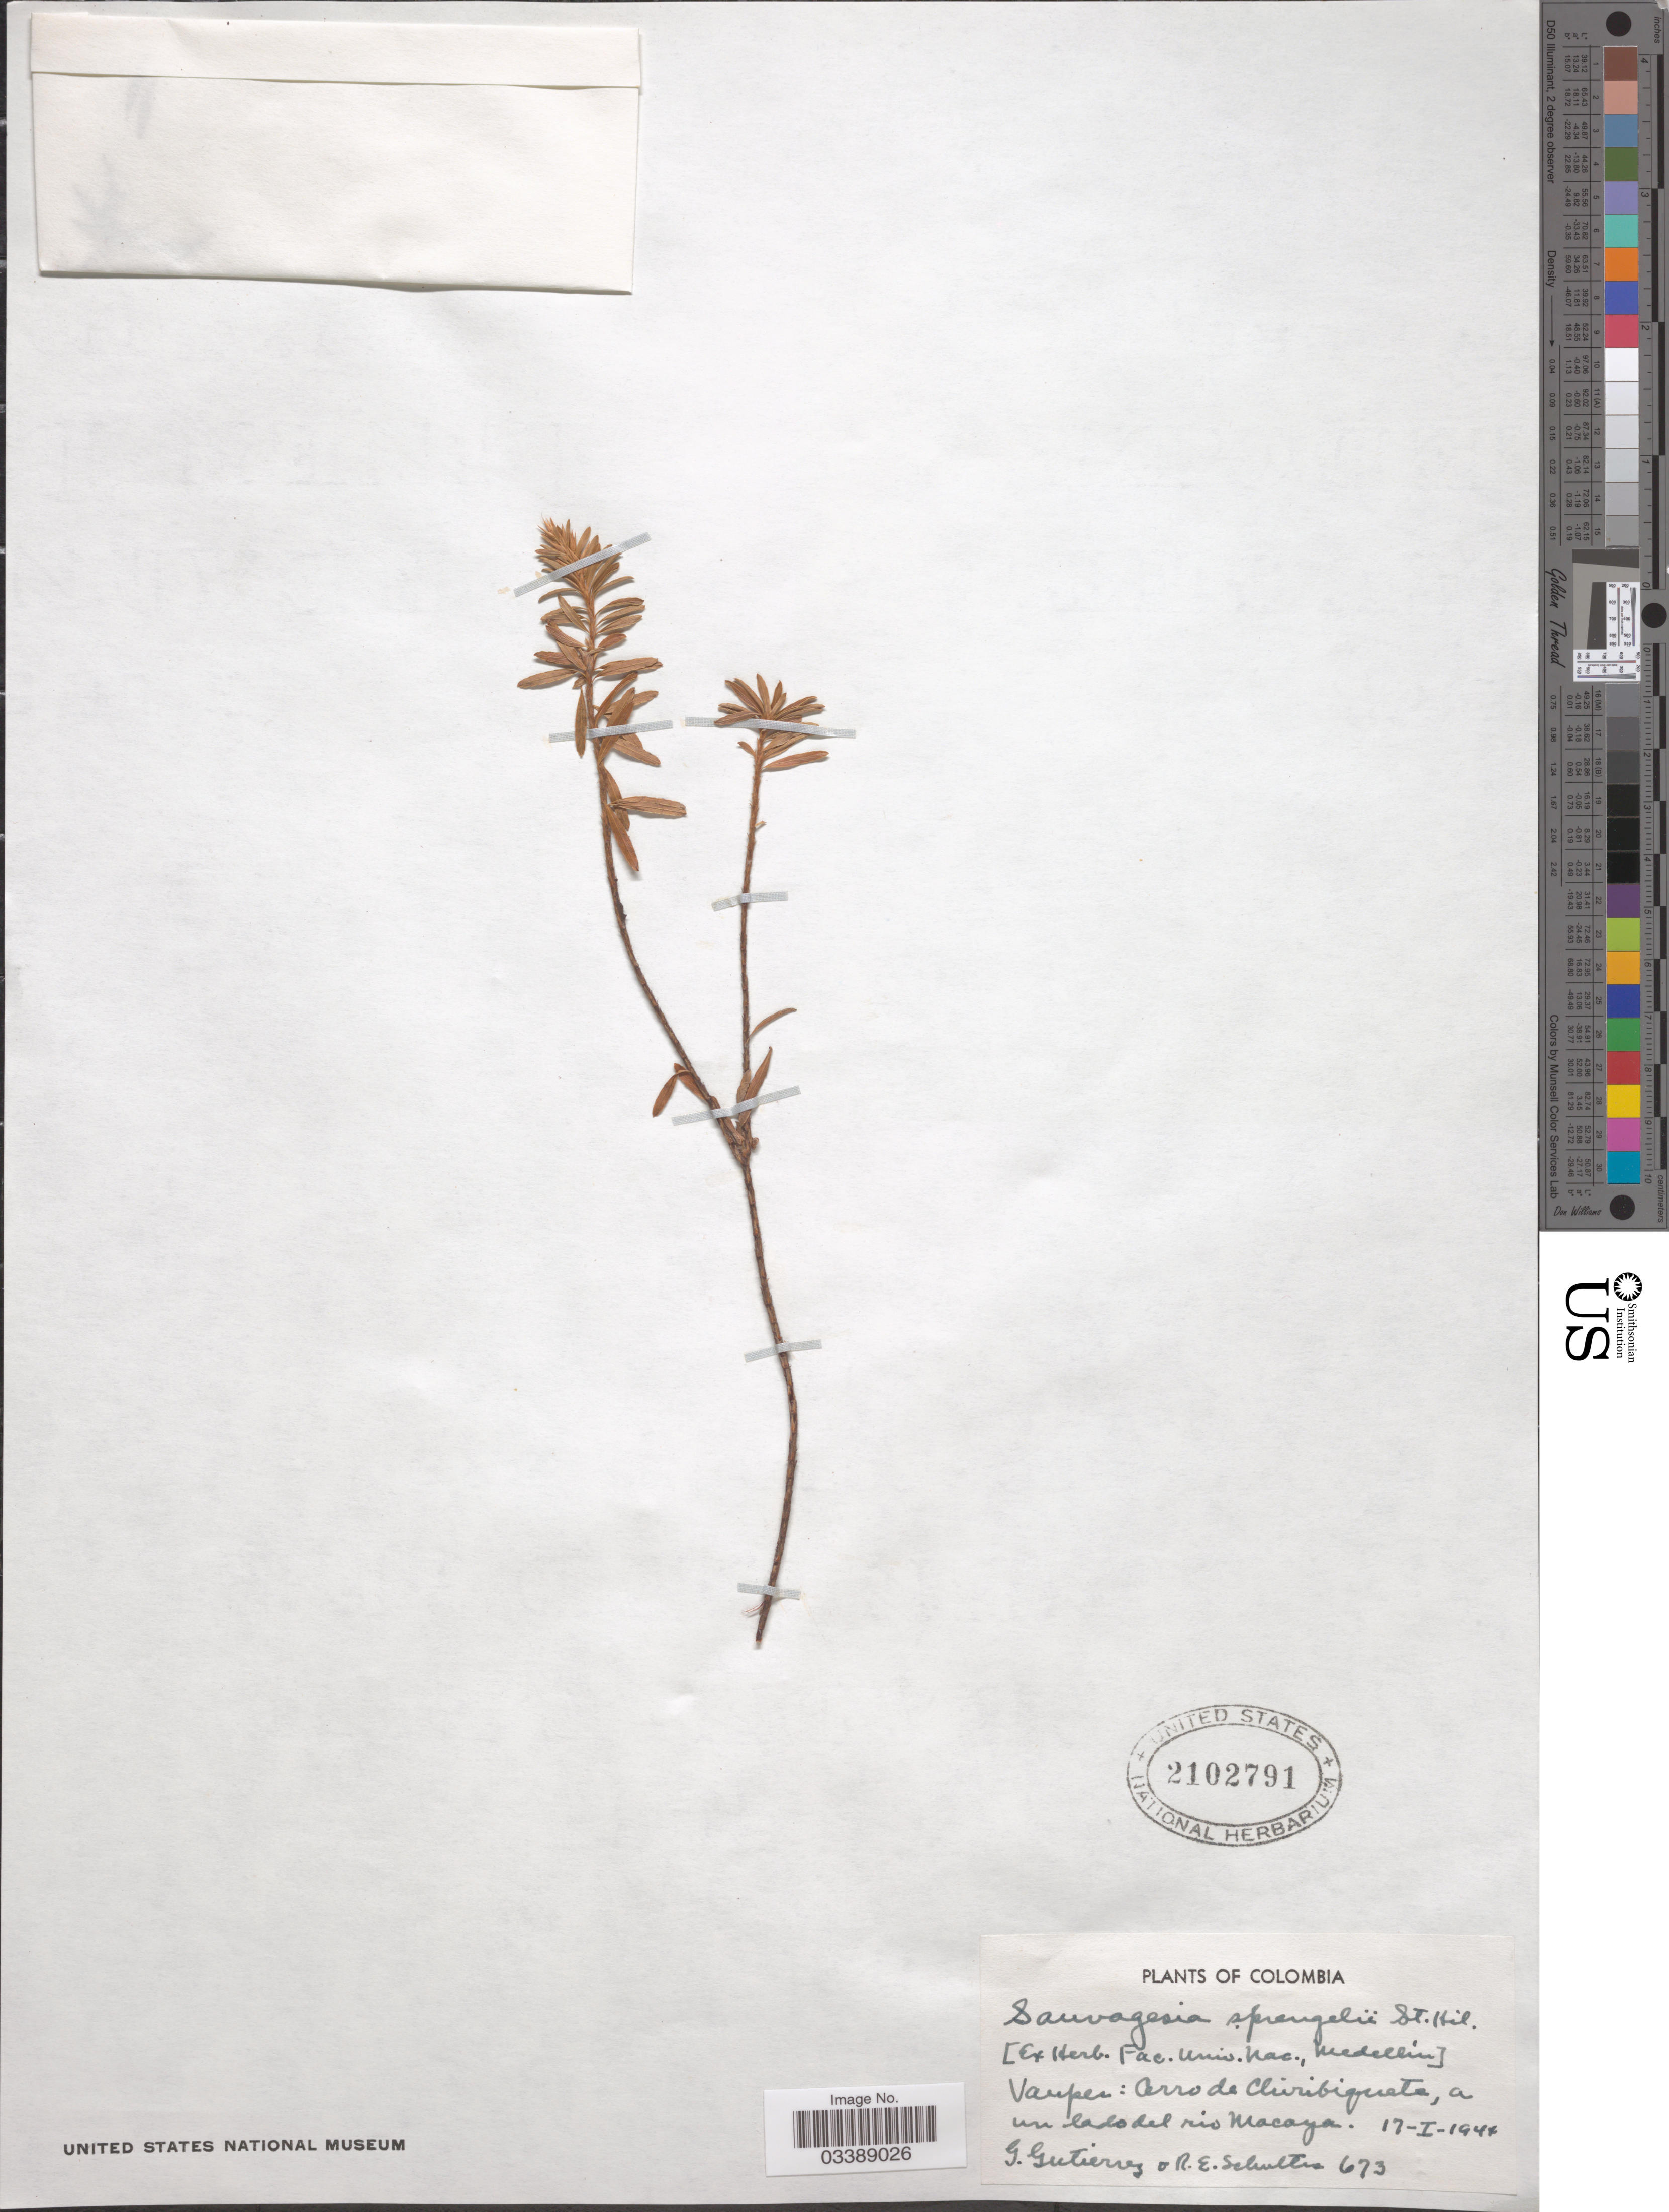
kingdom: Plantae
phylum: Tracheophyta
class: Magnoliopsida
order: Malpighiales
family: Ochnaceae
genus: Sauvagesia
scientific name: Sauvagesia fruticosa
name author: Mart.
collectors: G. Gutierrez & R. E. Schultes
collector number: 673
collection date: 1941-01-17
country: Colombia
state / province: Vaupés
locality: Cerro de Chiribiquete, a un lado del rio Macaya.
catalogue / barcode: US 2102791